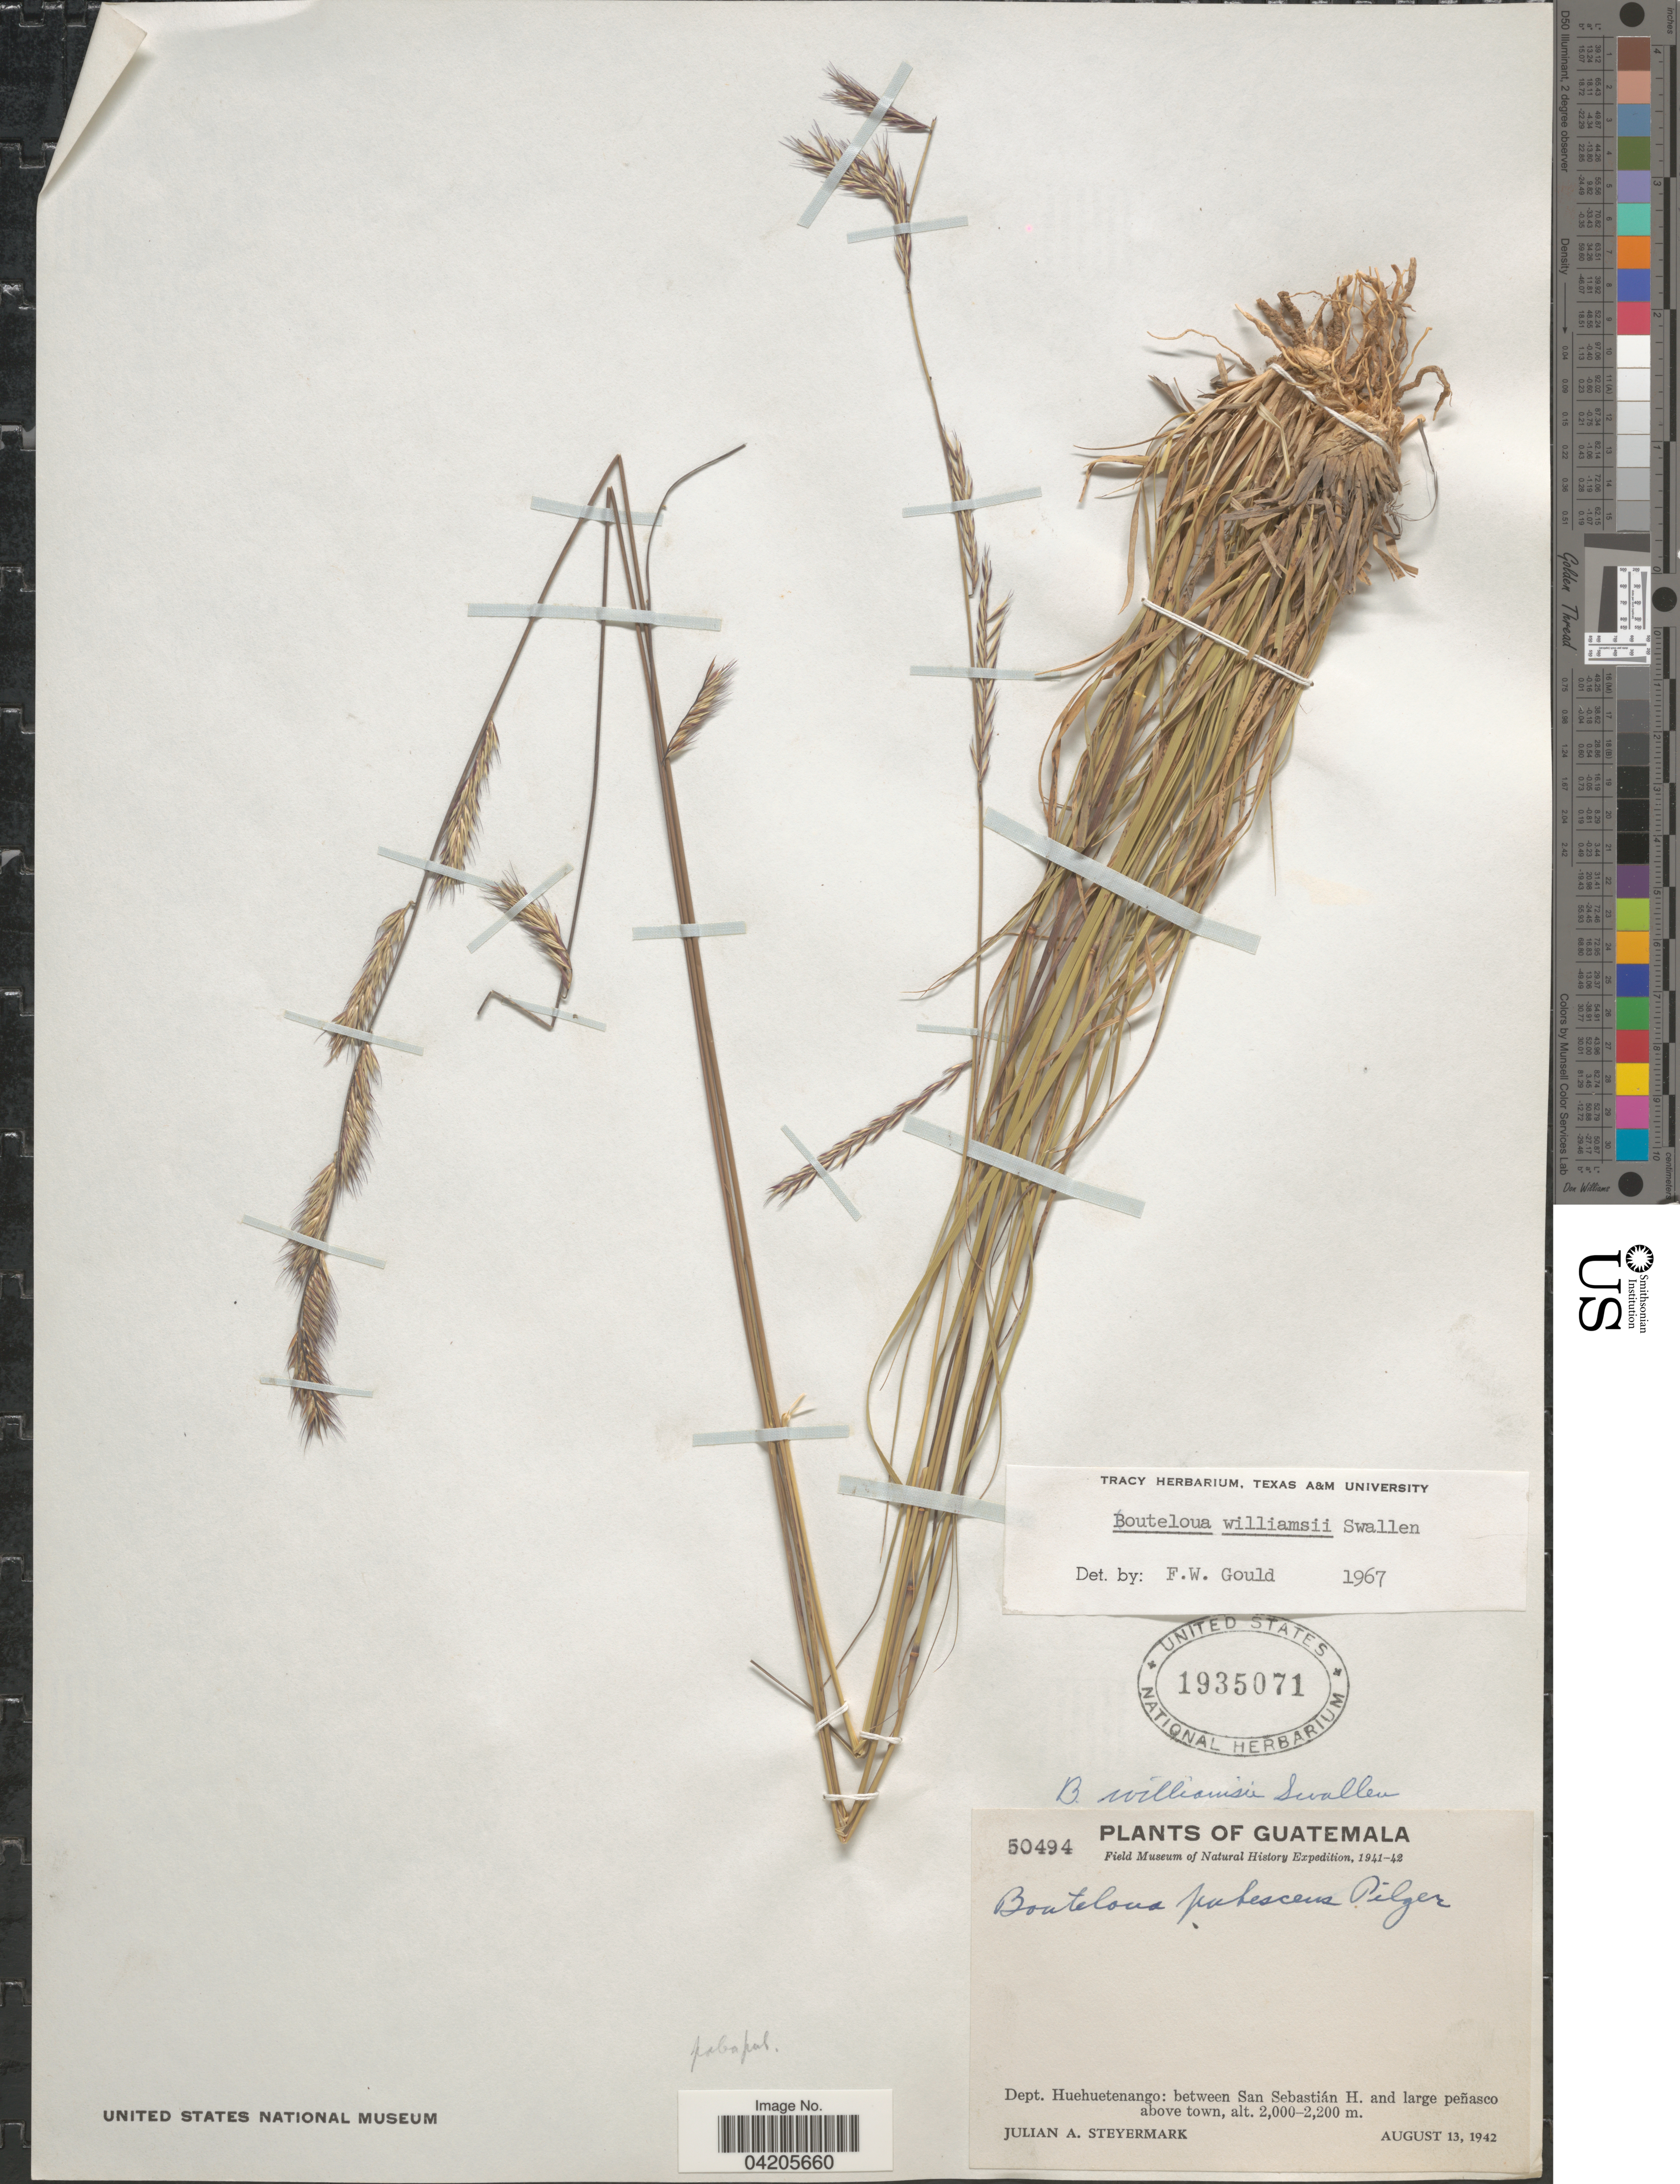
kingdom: Plantae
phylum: Tracheophyta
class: Liliopsida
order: Poales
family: Poaceae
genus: Bouteloua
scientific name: Bouteloua williamsii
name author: Swallen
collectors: J. Steyermark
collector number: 50494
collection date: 1942-08-13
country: Guatemala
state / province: Huehuetenango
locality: Field Museum of Natural History Expedition, 1941-42. Dept. Huehuetenango: between San Sebastían H. and large peñasco above town.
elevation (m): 2000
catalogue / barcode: US 1935071